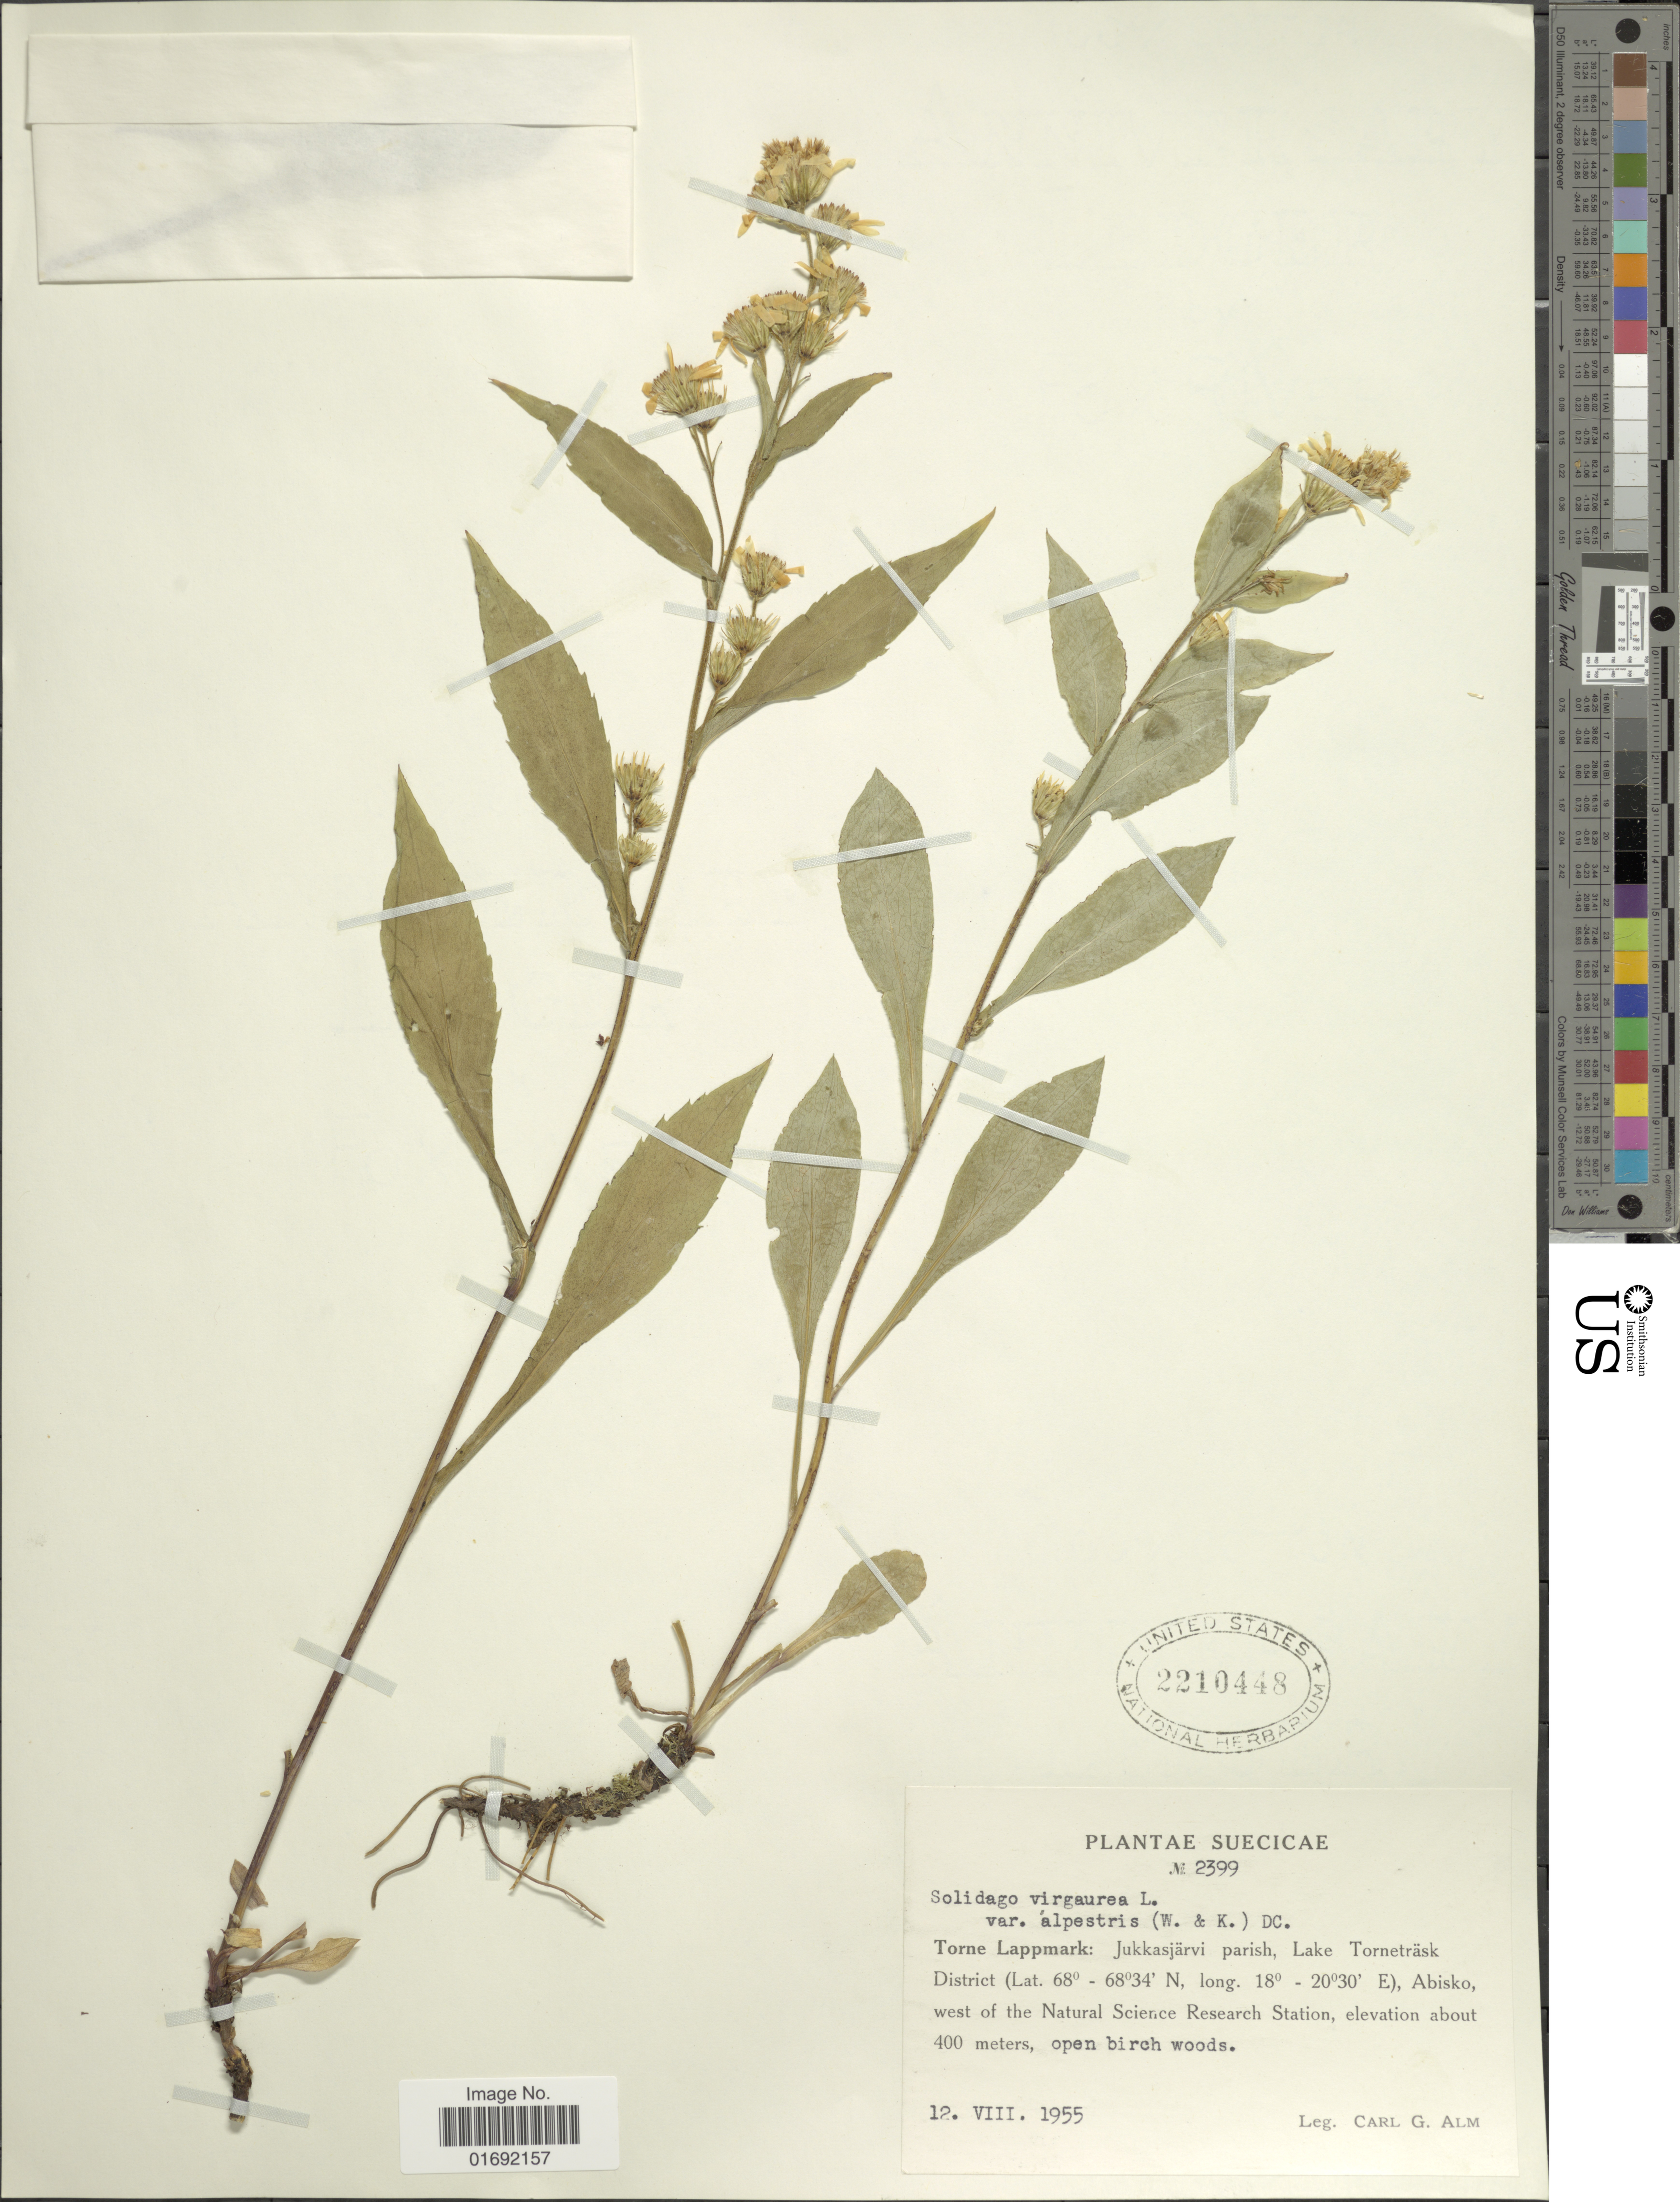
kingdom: Plantae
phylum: Tracheophyta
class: Magnoliopsida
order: Asterales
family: Asteraceae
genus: Solidago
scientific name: Solidago virgaurea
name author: L.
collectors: C. G. Alm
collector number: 2399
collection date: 1955-08-12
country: Sweden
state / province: Norrbotten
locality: Sueciacae, Torne Lappmark, Jukkasjarvi parish, Lake Tornetrask District, Abisko, west of the Natural Science Research Station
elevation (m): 400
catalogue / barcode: US 2210448